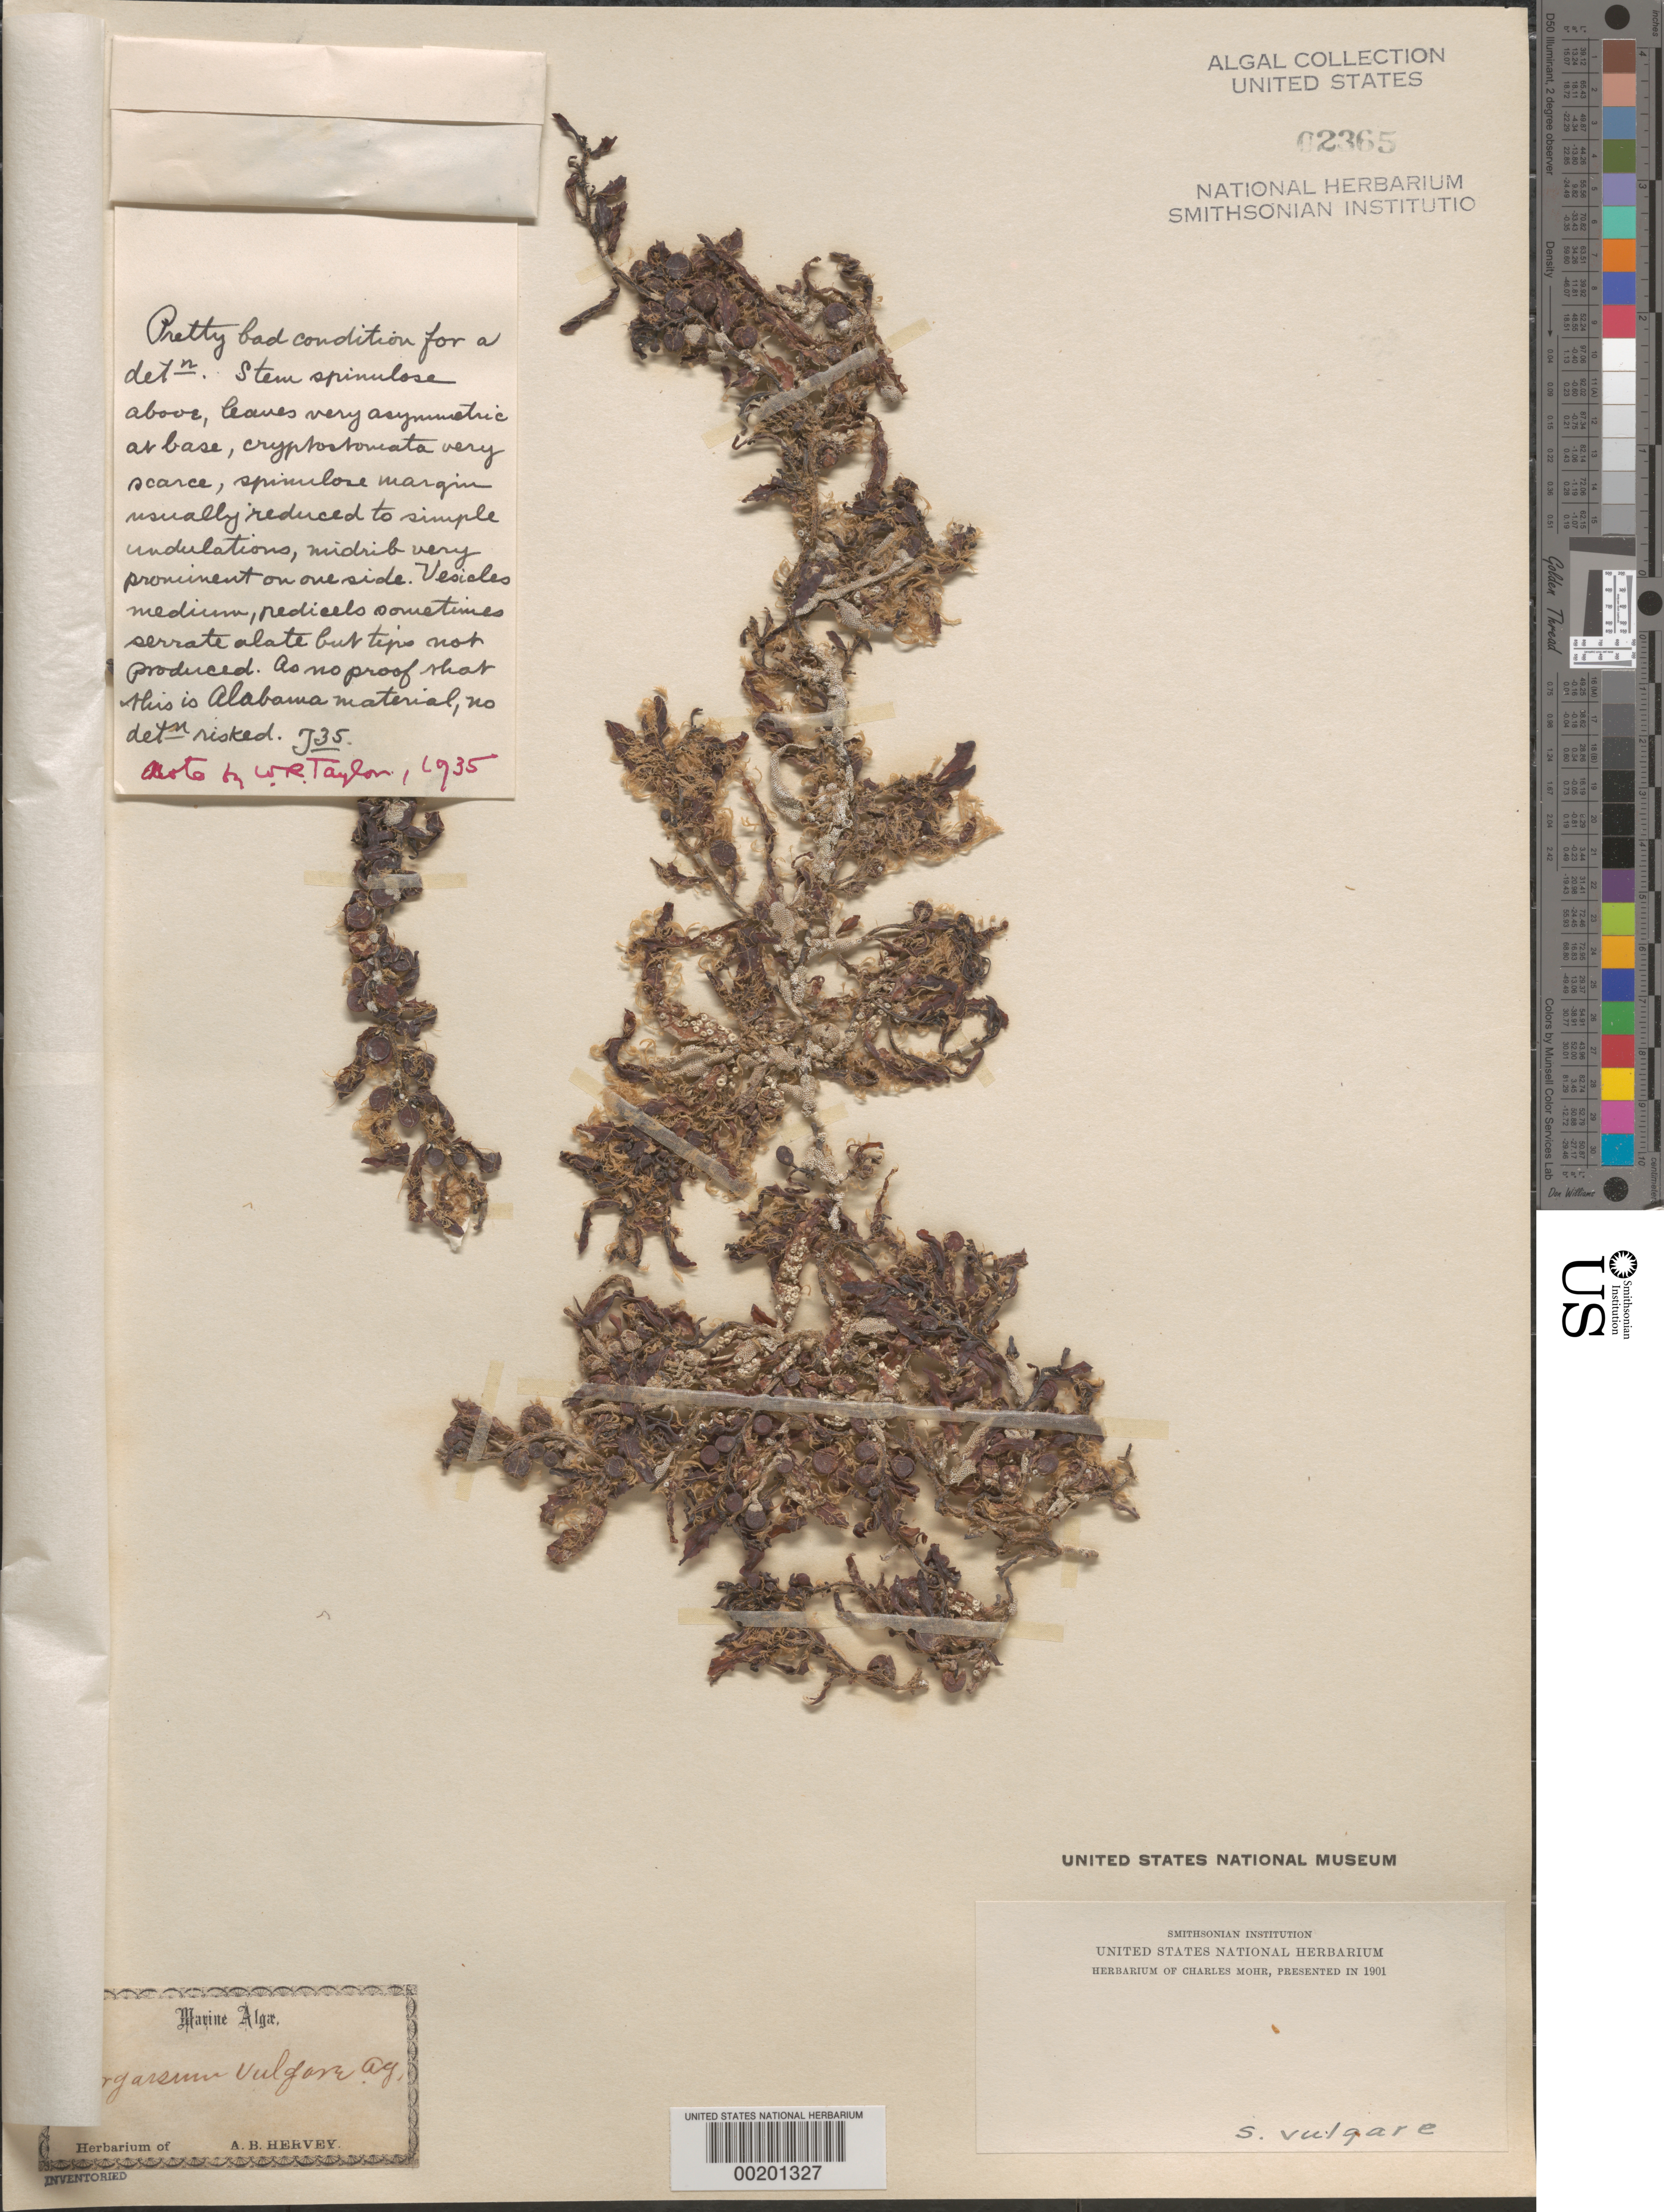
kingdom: Chromista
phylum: Ochrophyta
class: Phaeophyceae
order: Fucales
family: Sargassaceae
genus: Sargassum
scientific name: Sargassum vulgare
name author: C. Agardh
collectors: A. Hervey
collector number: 2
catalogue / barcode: US 2365